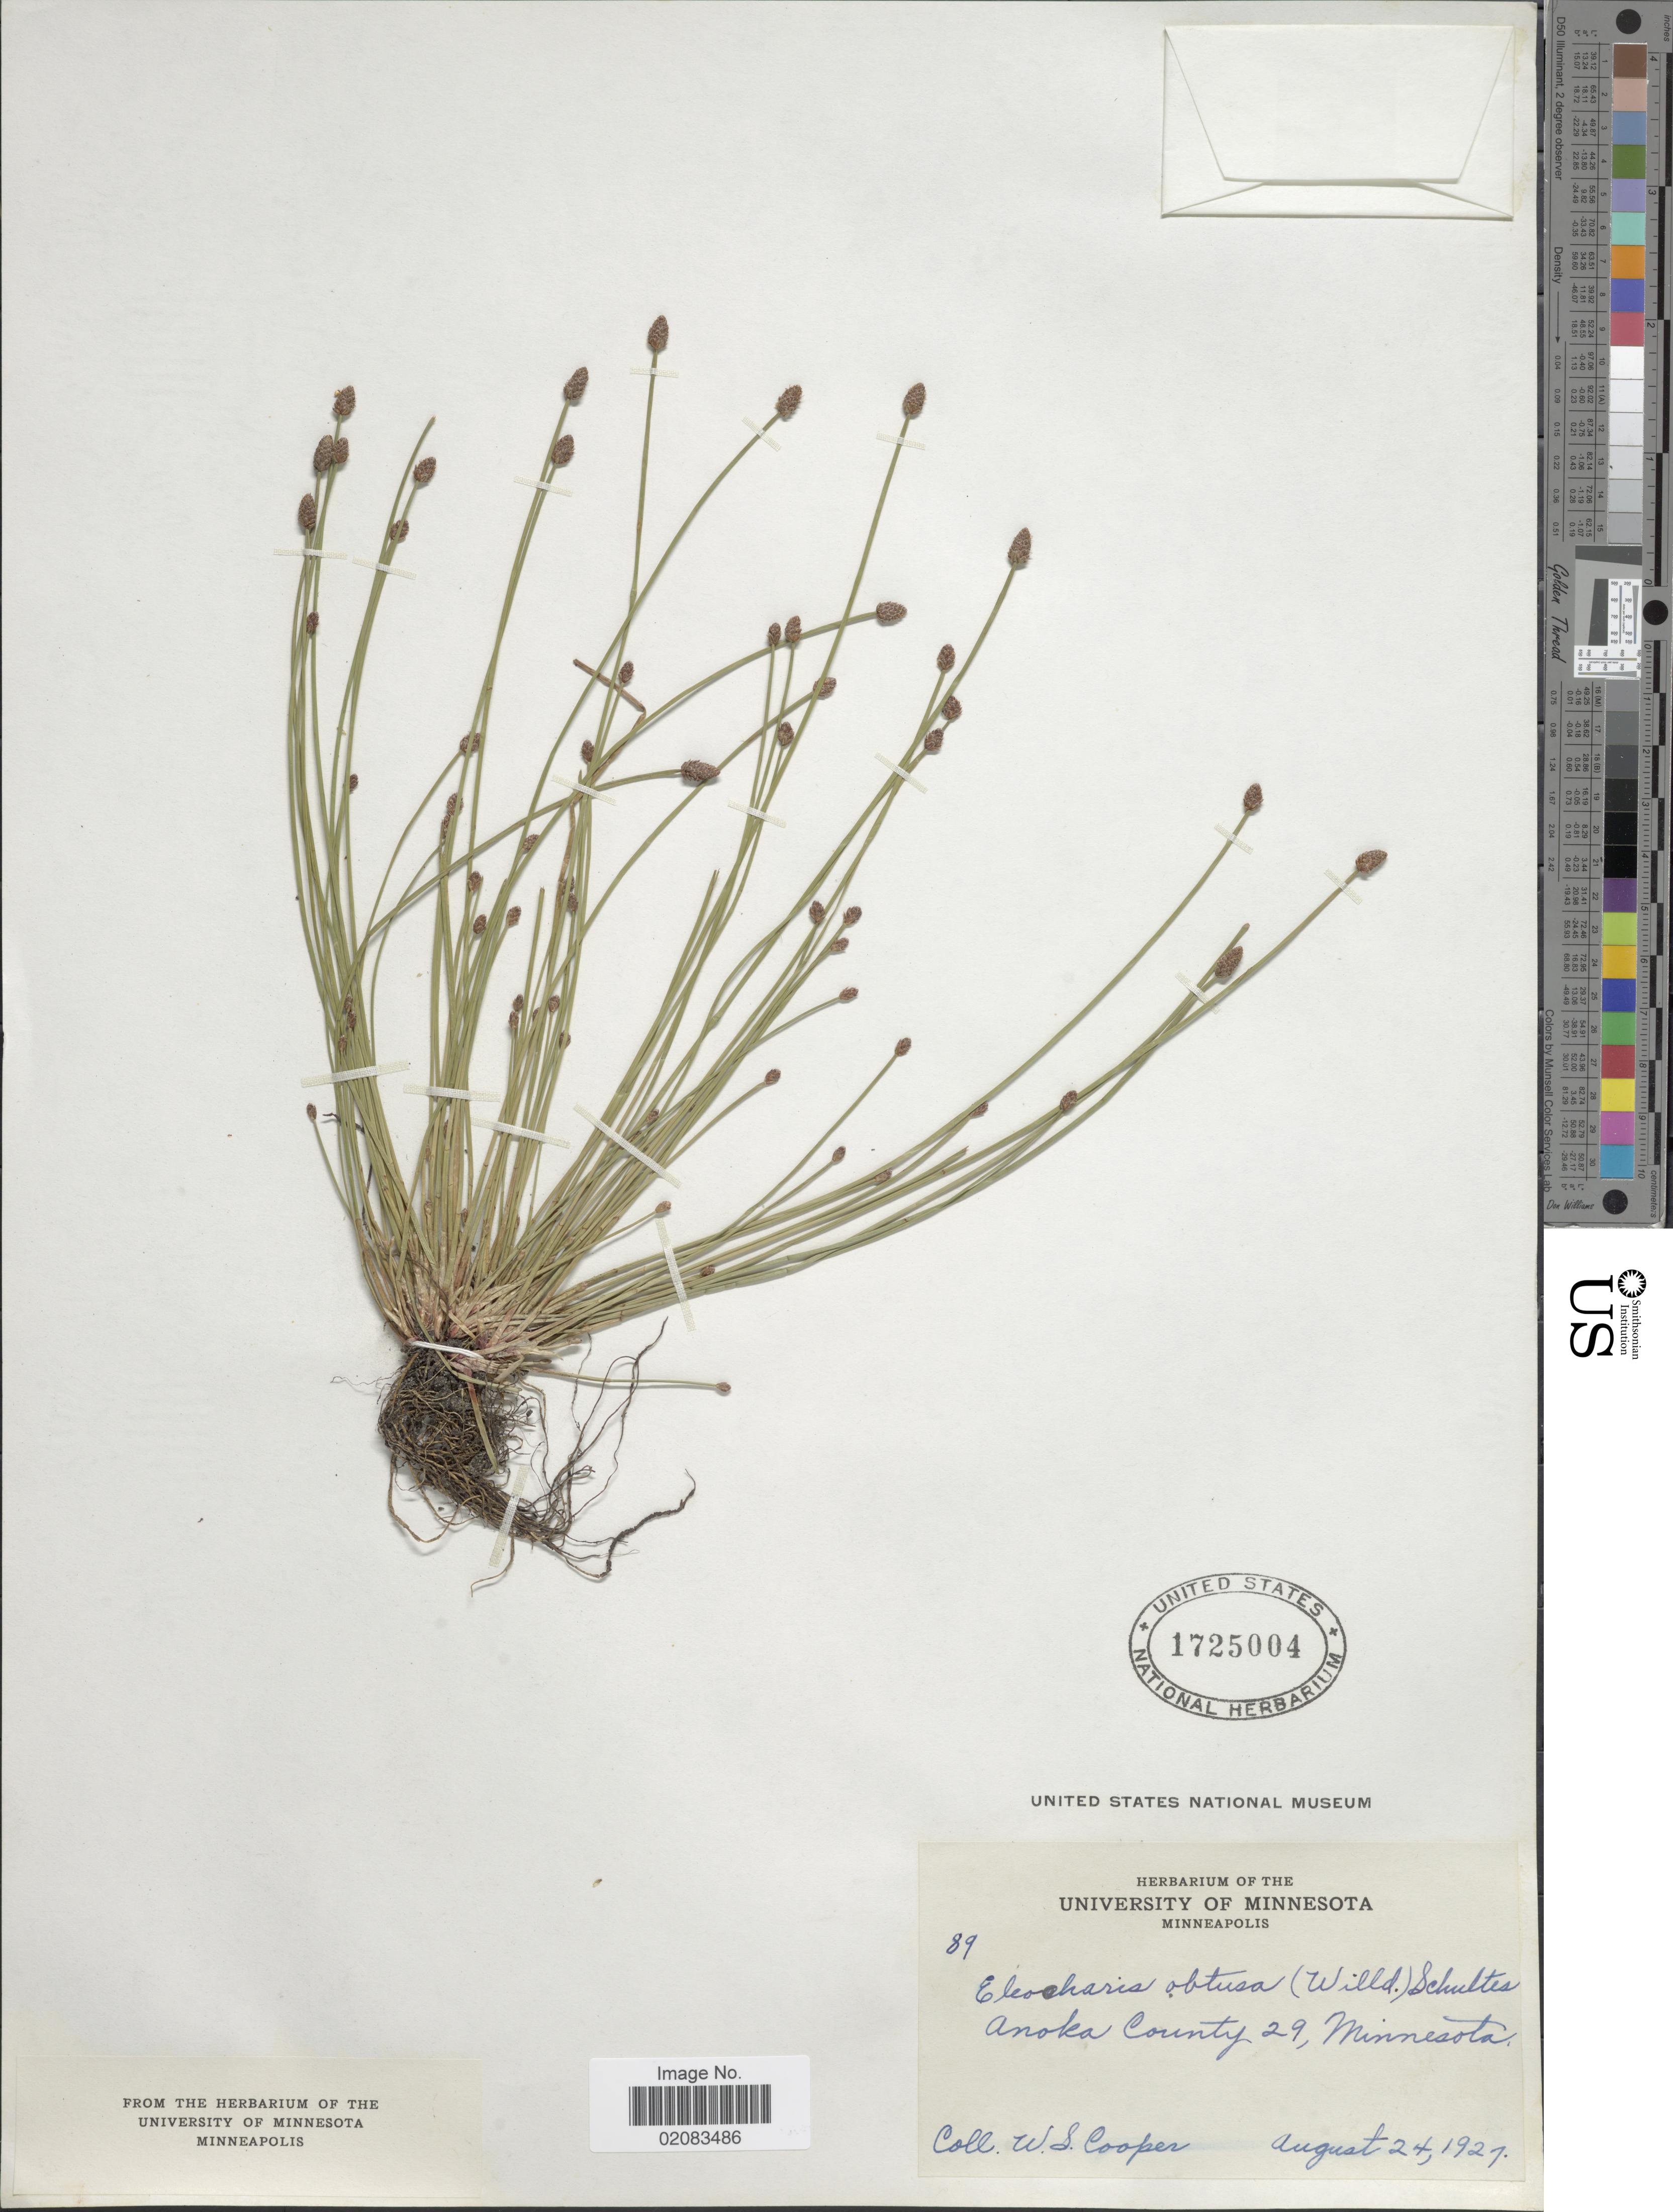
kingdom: Plantae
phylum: Tracheophyta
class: Liliopsida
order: Poales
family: Cyperaceae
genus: Eleocharis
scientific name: Eleocharis obtusa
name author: (Willd.) Schult.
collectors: W. Cooper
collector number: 89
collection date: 1921-08-24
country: United States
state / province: Minnesota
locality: Anoka County 29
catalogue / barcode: US 1725004